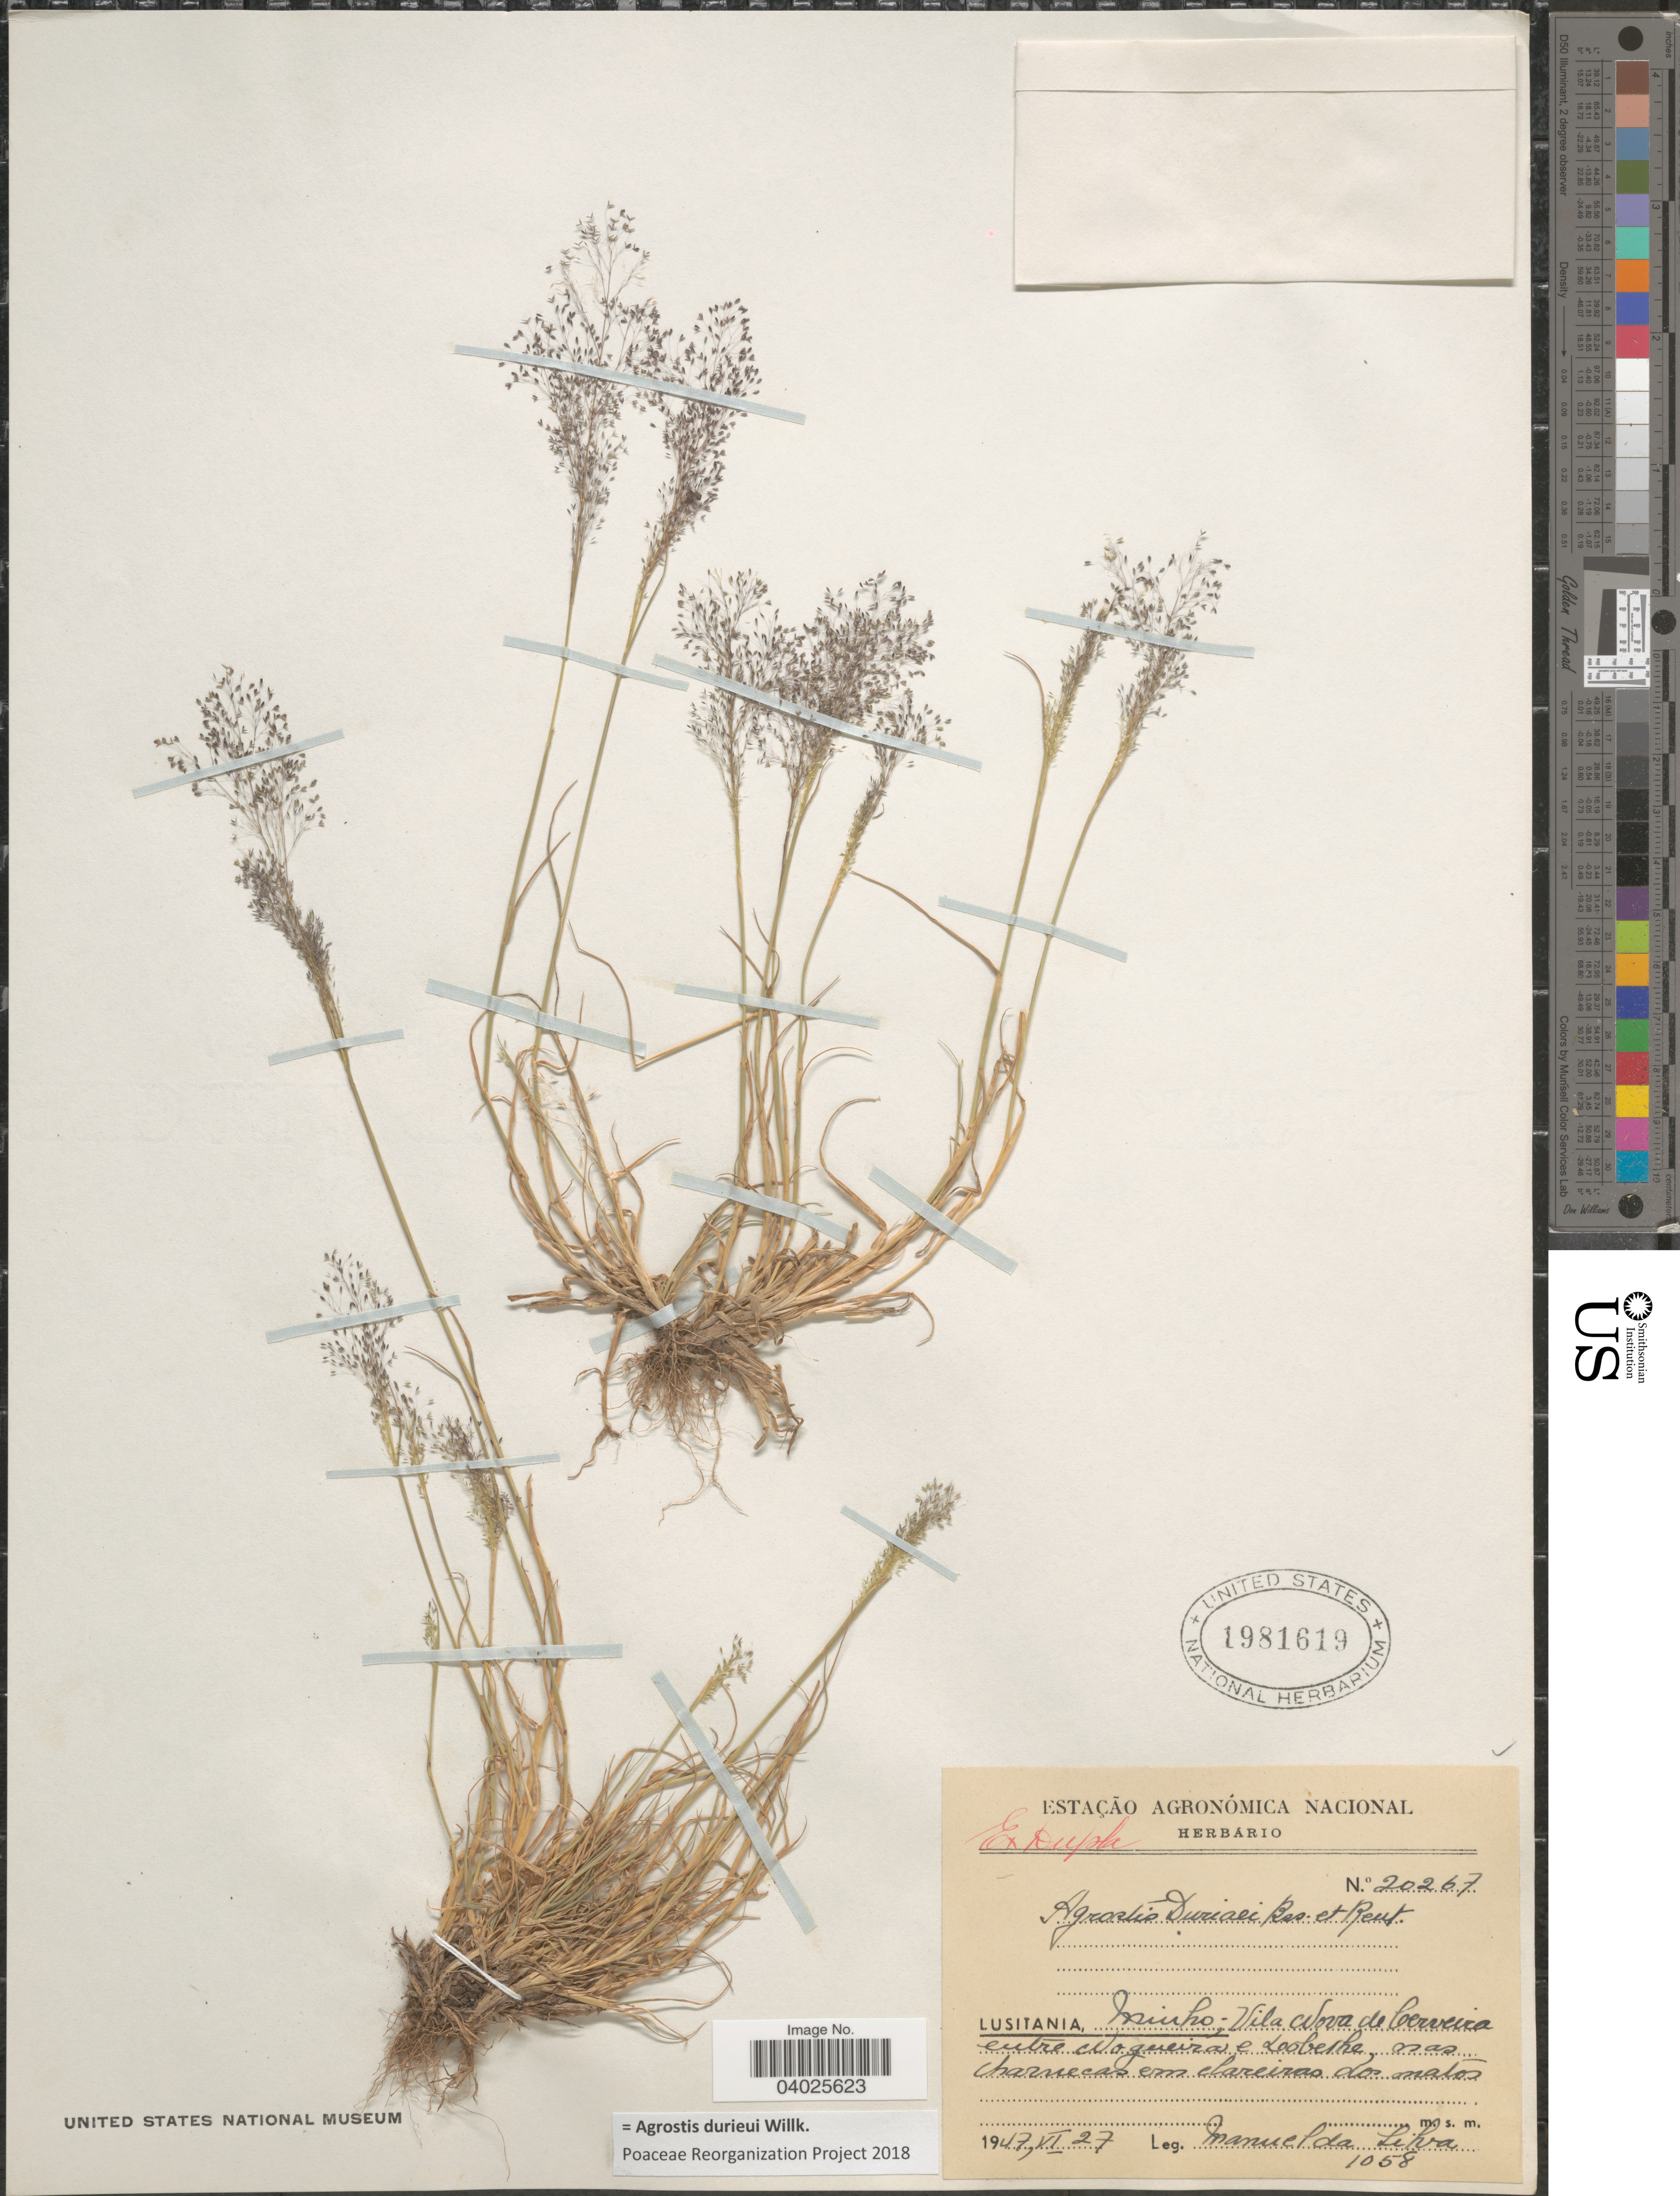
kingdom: Plantae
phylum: Tracheophyta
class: Liliopsida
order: Poales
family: Poaceae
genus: Agrostis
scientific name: Agrostis durieui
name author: Willk.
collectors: M. Da Silva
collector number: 1058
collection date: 1947-06-27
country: Portugal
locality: Lusitania, Minho, Vila adova de Cerveira entre Nogueira e Looberhe, mas charnecas em clareiras do matos. [interpreted]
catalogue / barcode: US 1981619